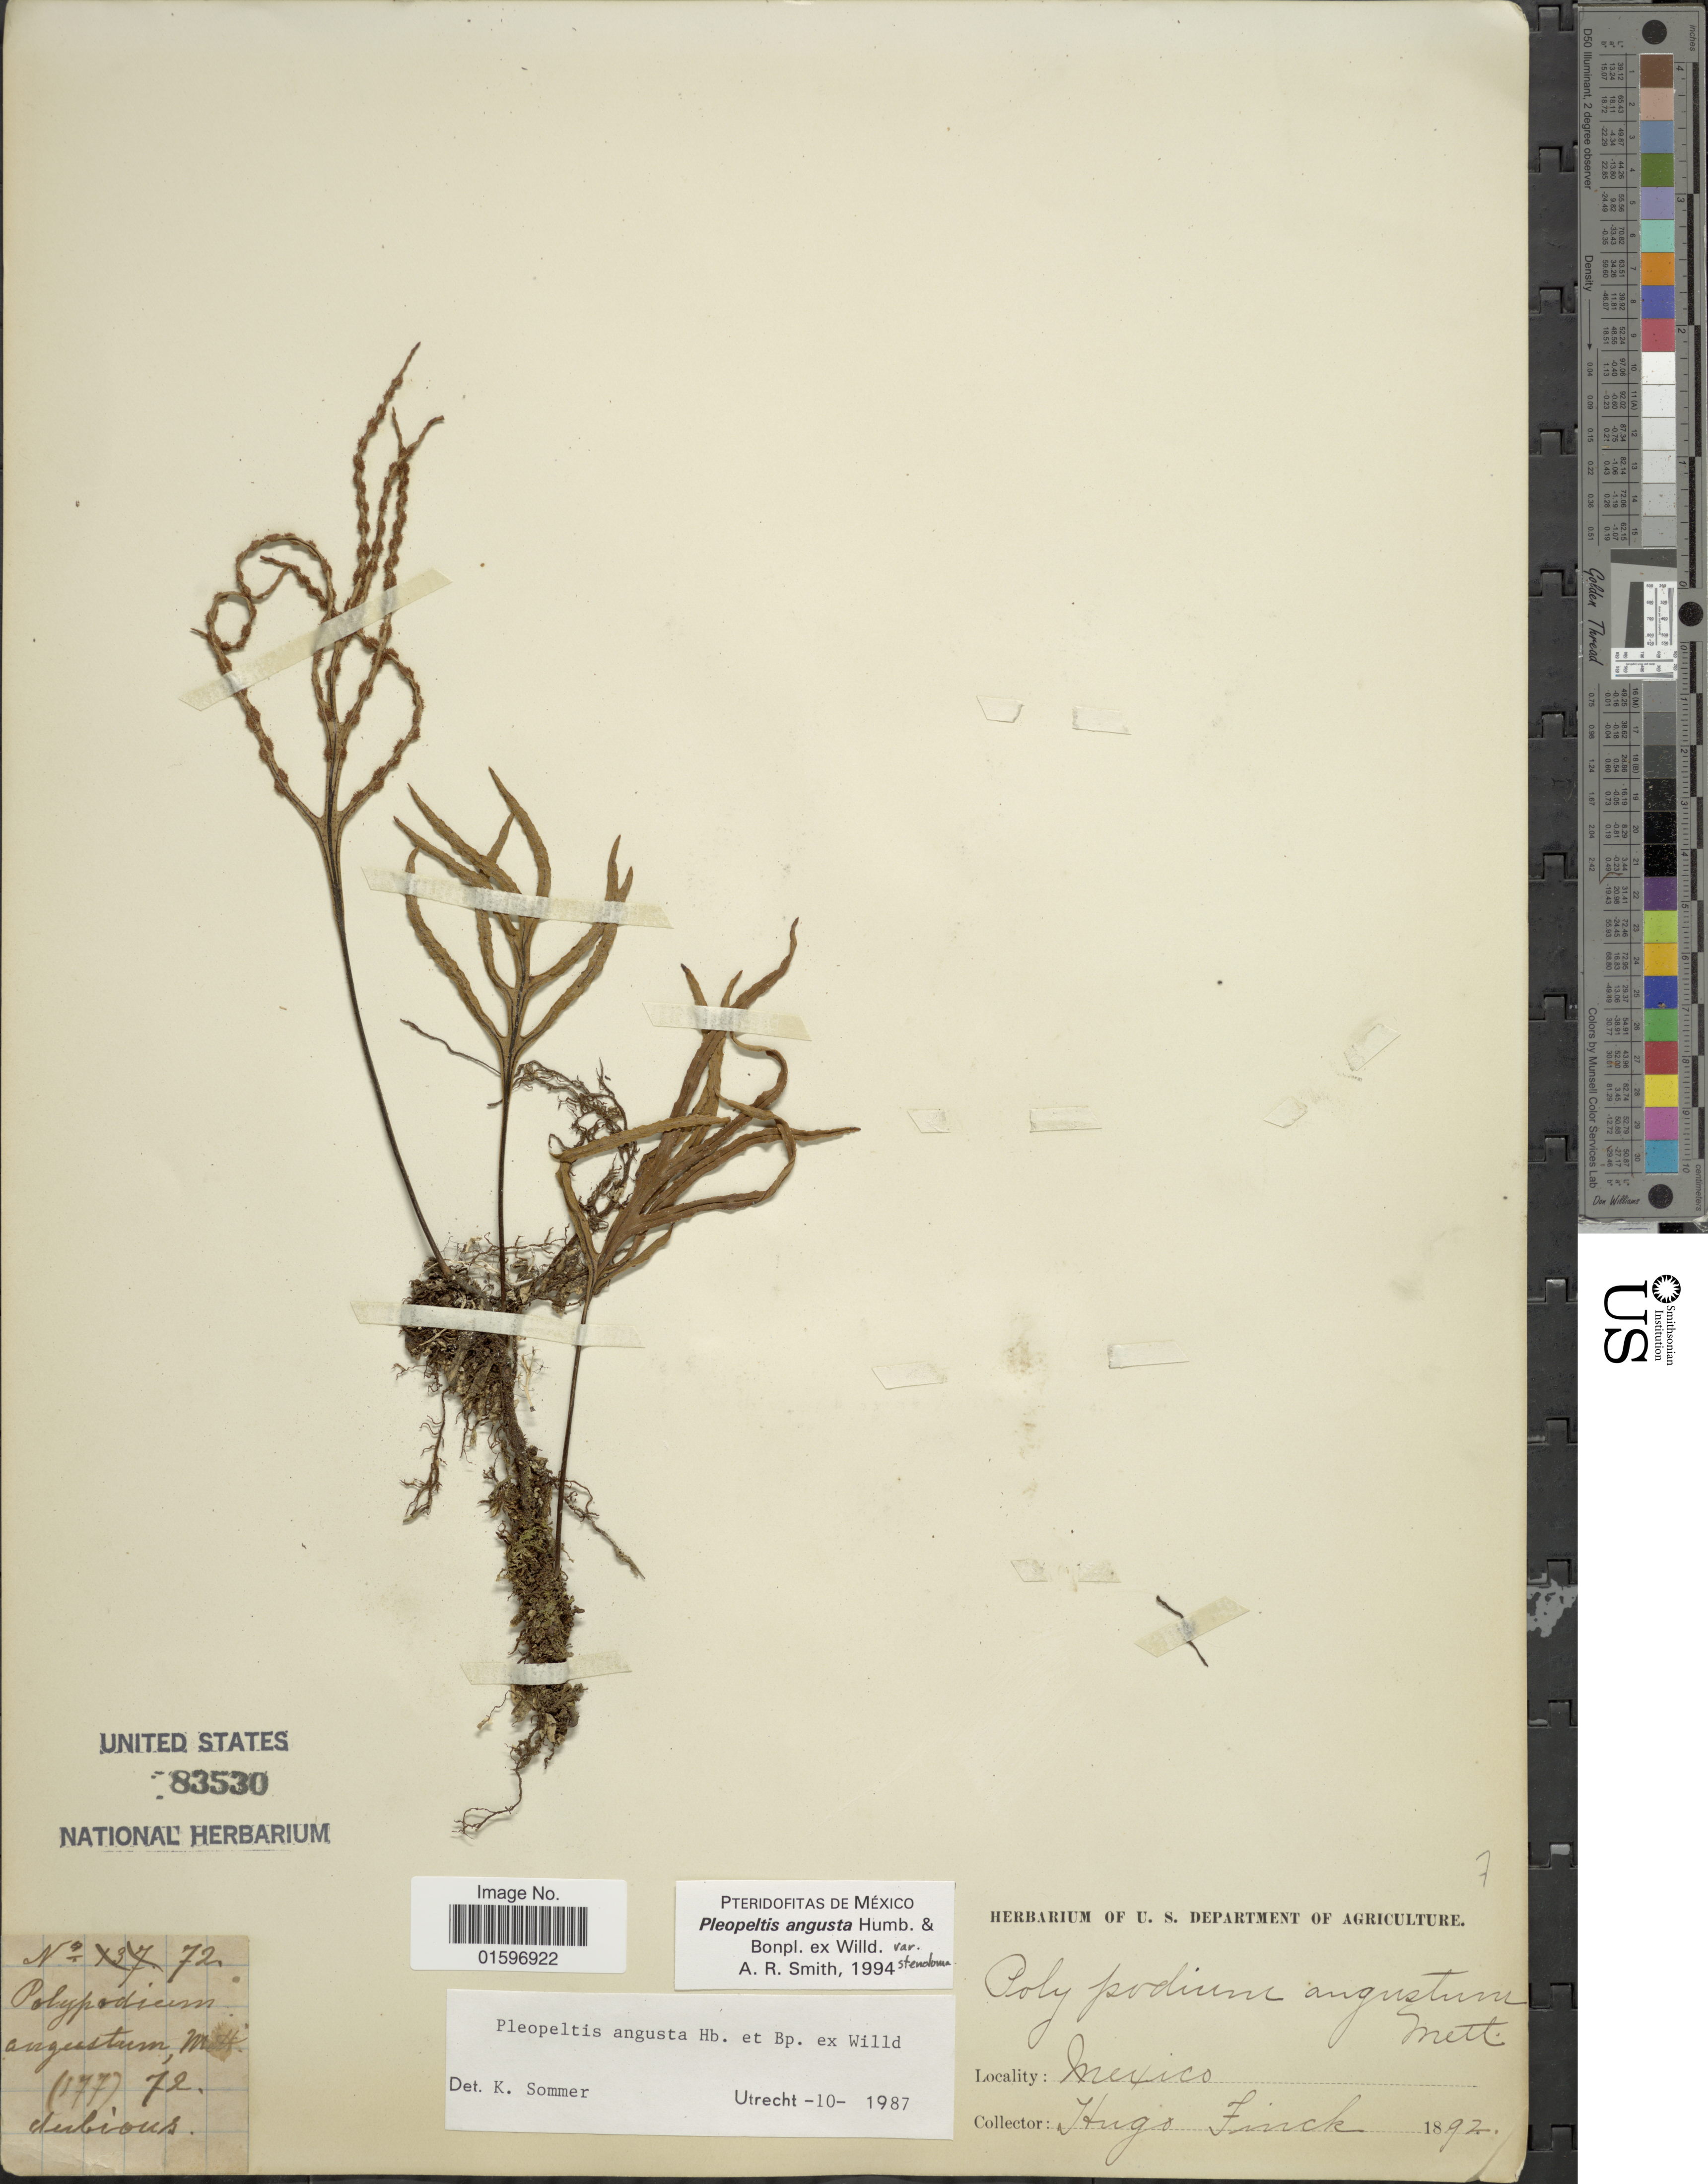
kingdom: Plantae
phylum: Tracheophyta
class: Polypodiopsida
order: Polypodiales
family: Polypodiaceae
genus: Pleopeltis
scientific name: Pleopeltis angusta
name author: Humb. & Bonap. ex Willd.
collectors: H. Finck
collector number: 72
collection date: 1892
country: Mexico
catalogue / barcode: US 83530